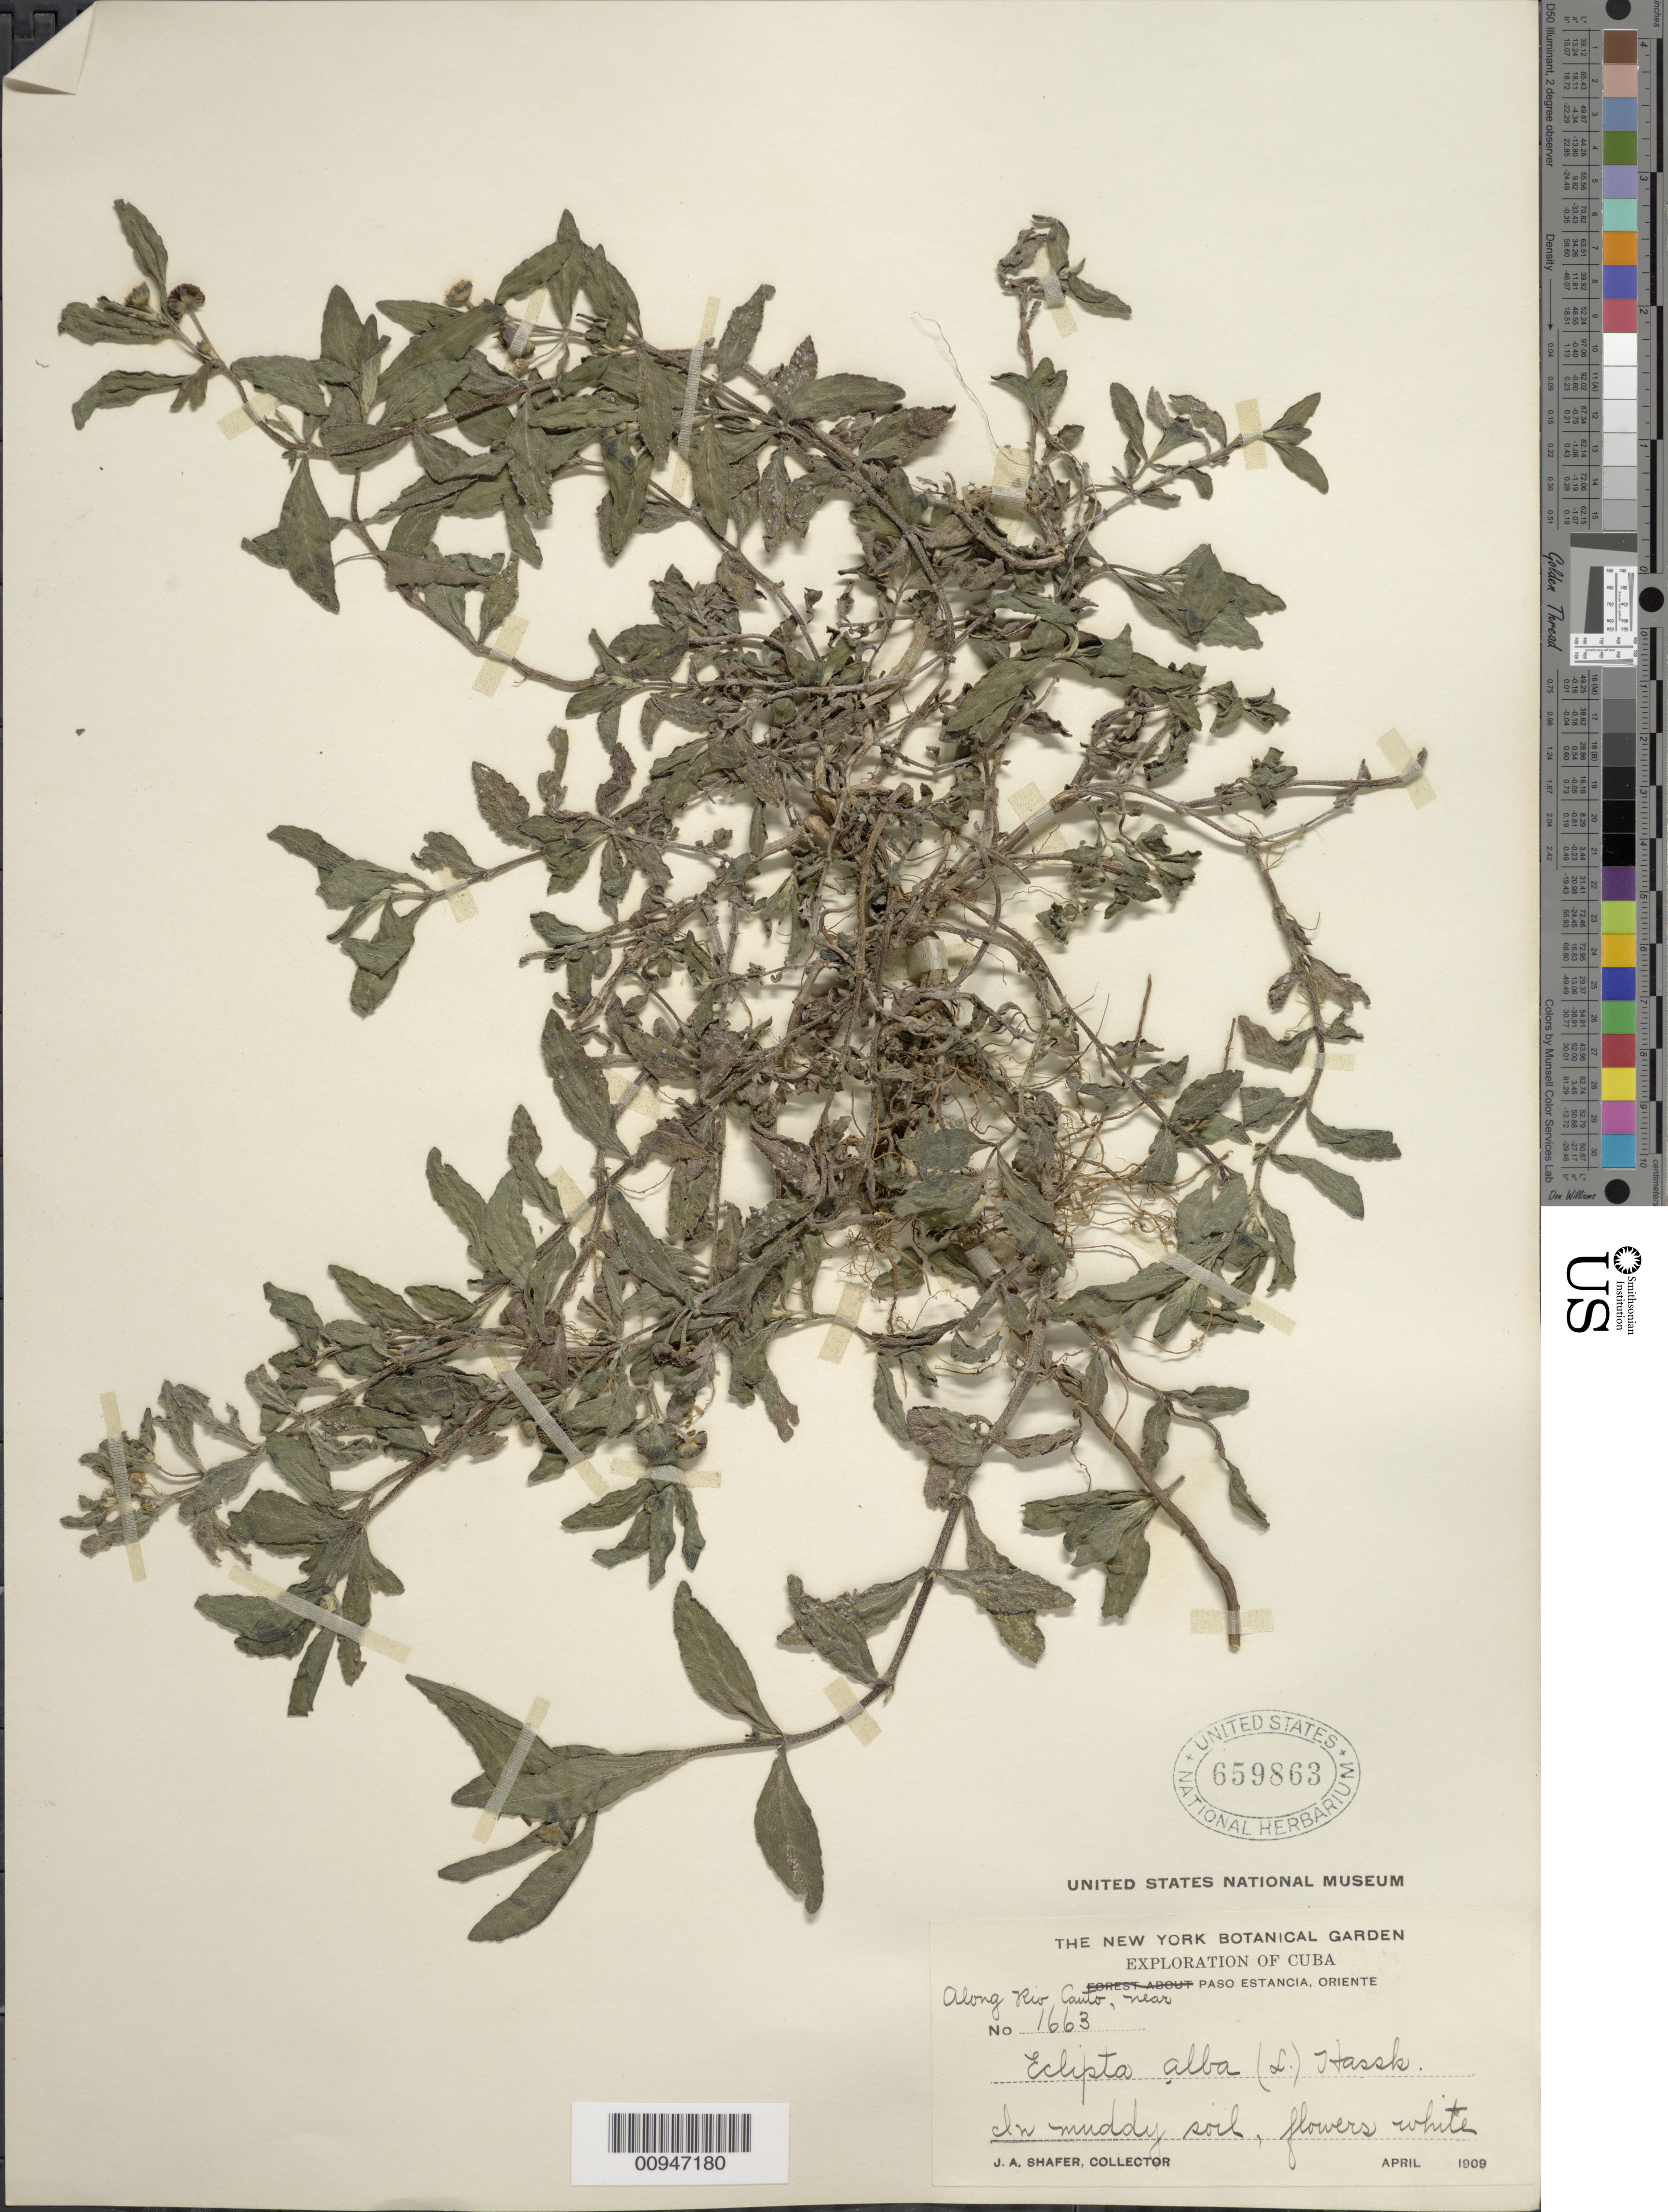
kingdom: Plantae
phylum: Tracheophyta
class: Magnoliopsida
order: Asterales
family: Asteraceae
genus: Eclipta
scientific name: Eclipta prostrata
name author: (L.) L.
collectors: J. A. Shafer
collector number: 1663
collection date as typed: Apr 1909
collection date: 1909-04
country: Cuba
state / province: Granma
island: Cuba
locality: Along River Cauto, near Paso Estancia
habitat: In muddy soil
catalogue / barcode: US 659863